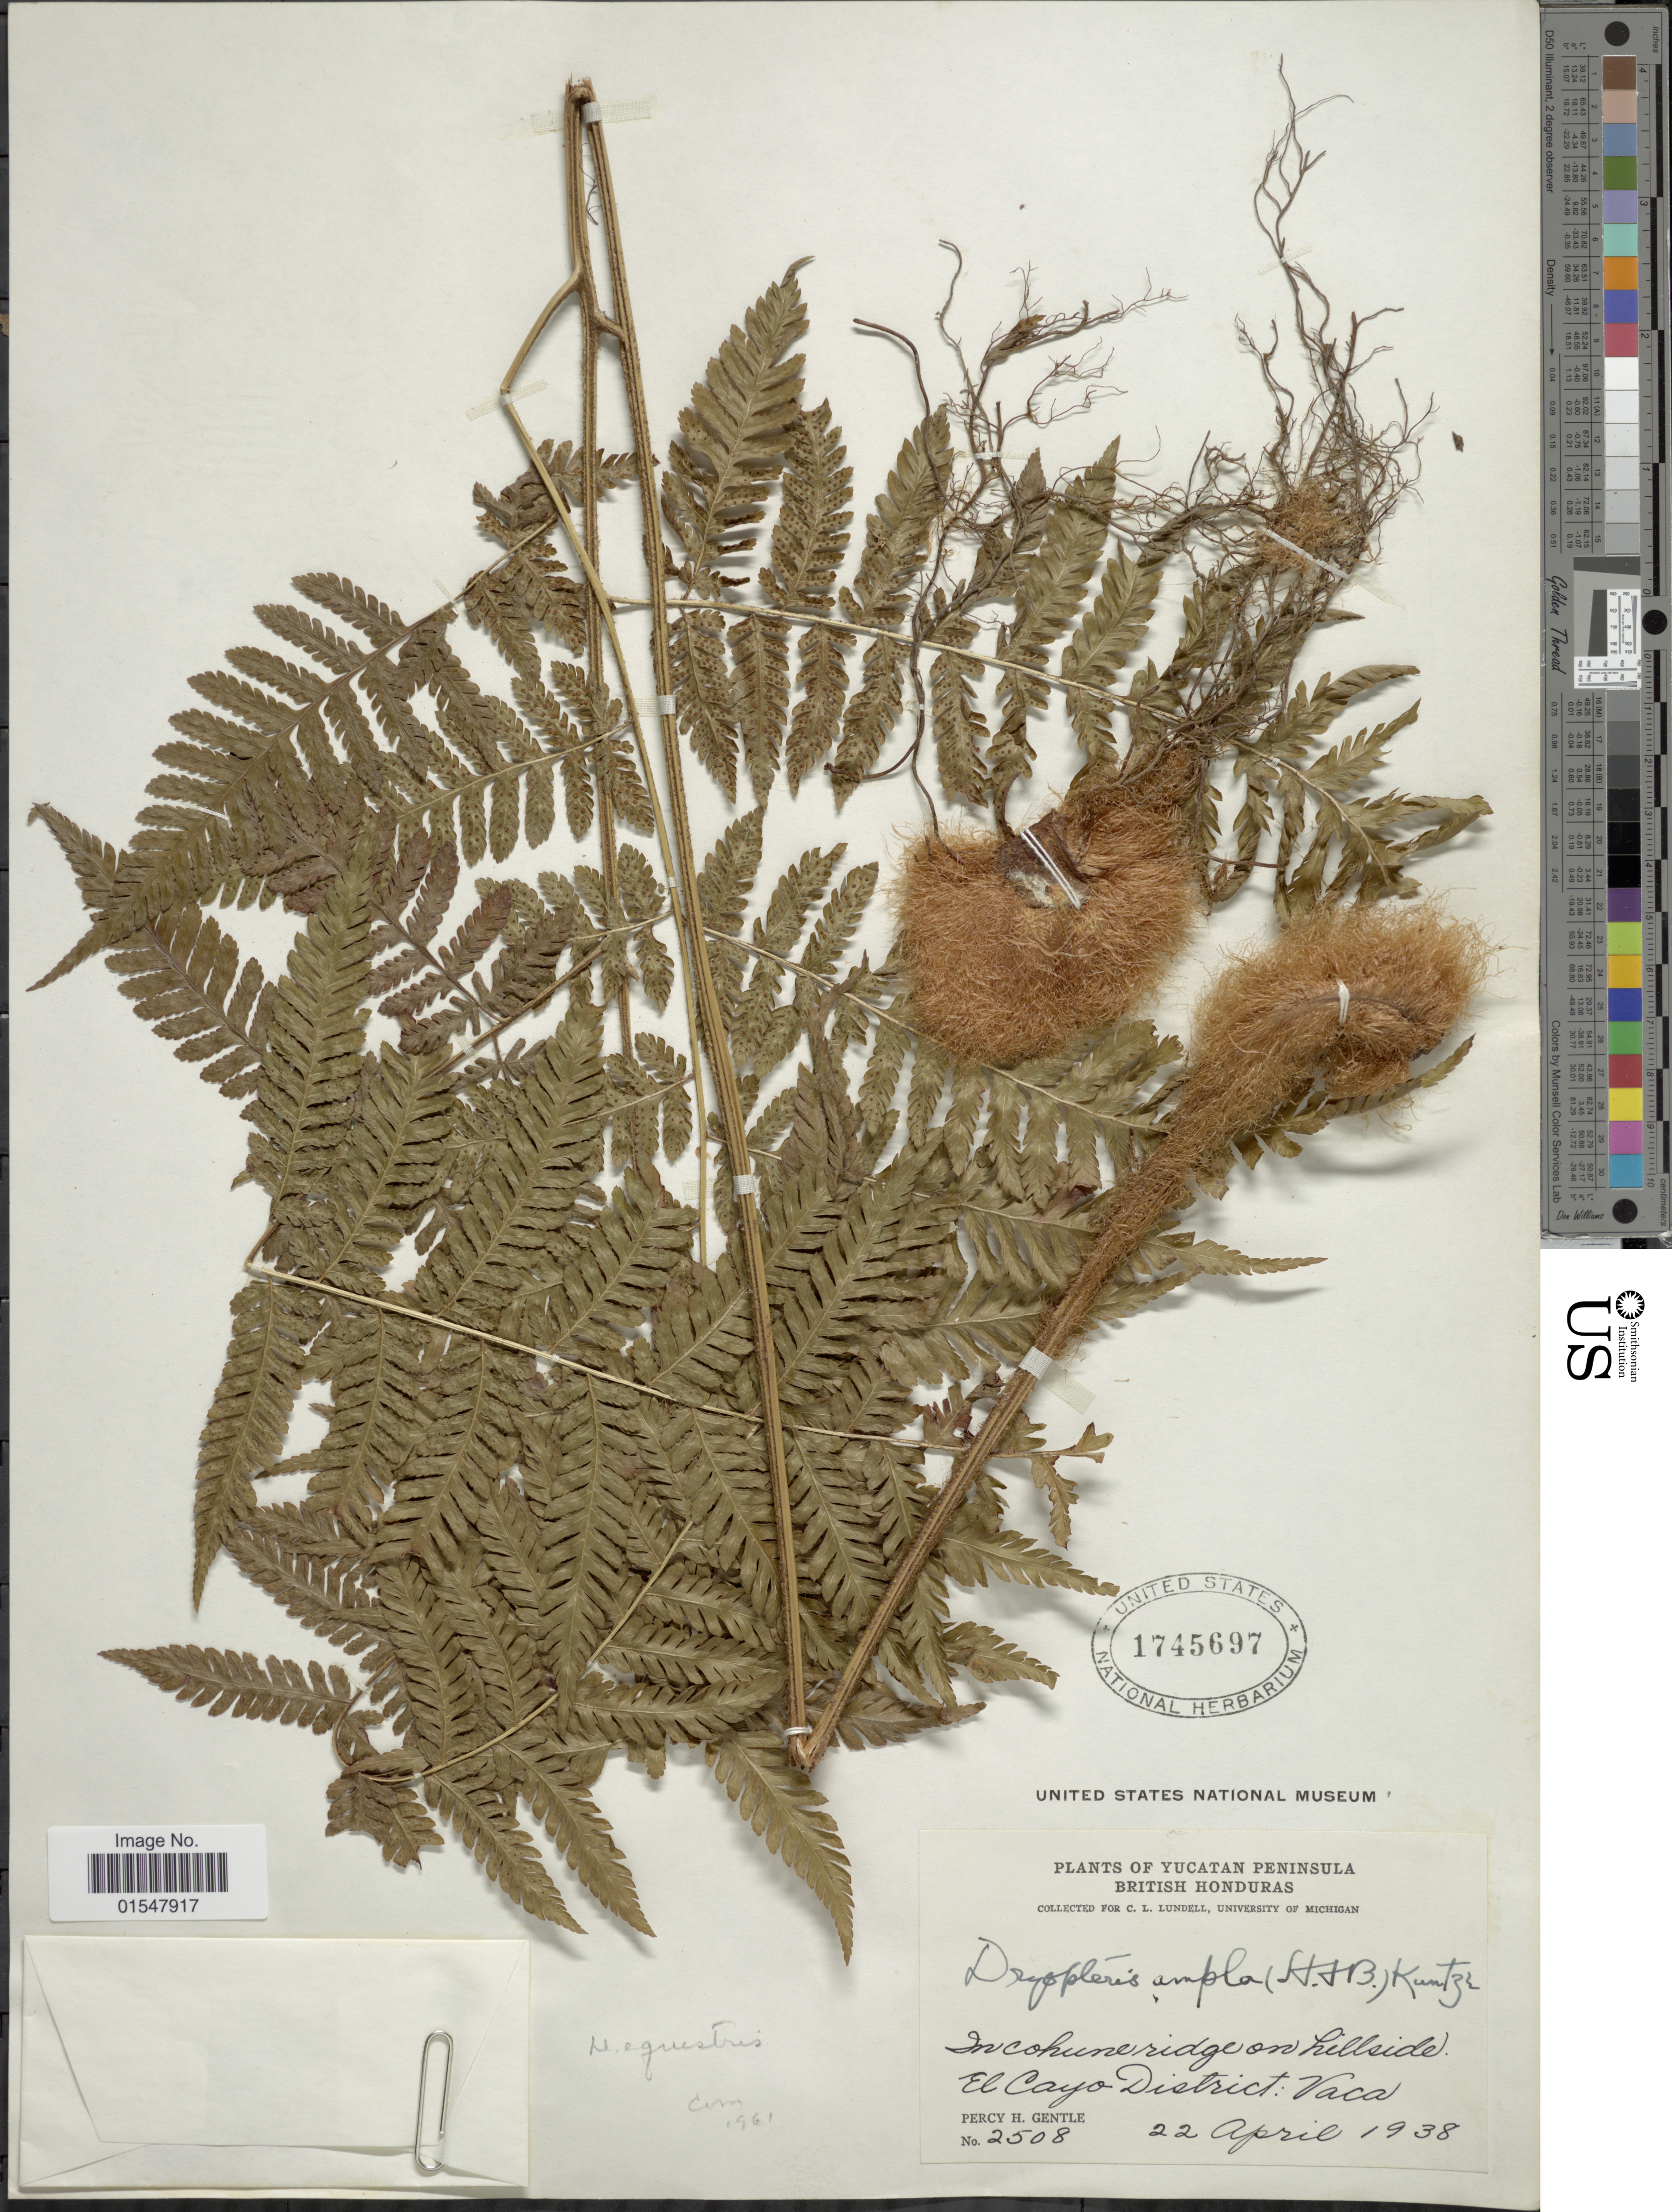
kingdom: Plantae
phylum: Tracheophyta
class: Polypodiopsida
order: Polypodiales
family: Dryopteridaceae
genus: Ctenitis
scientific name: Ctenitis sloanei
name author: (Poepp. ex Spreng.) C.V. Morton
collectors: P. H. Gentle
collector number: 2508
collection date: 1938-04-22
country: Belize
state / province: Cayo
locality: Yucatan Peninsula, British Honduras, El Cayo District: Vaca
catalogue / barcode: US 1745697